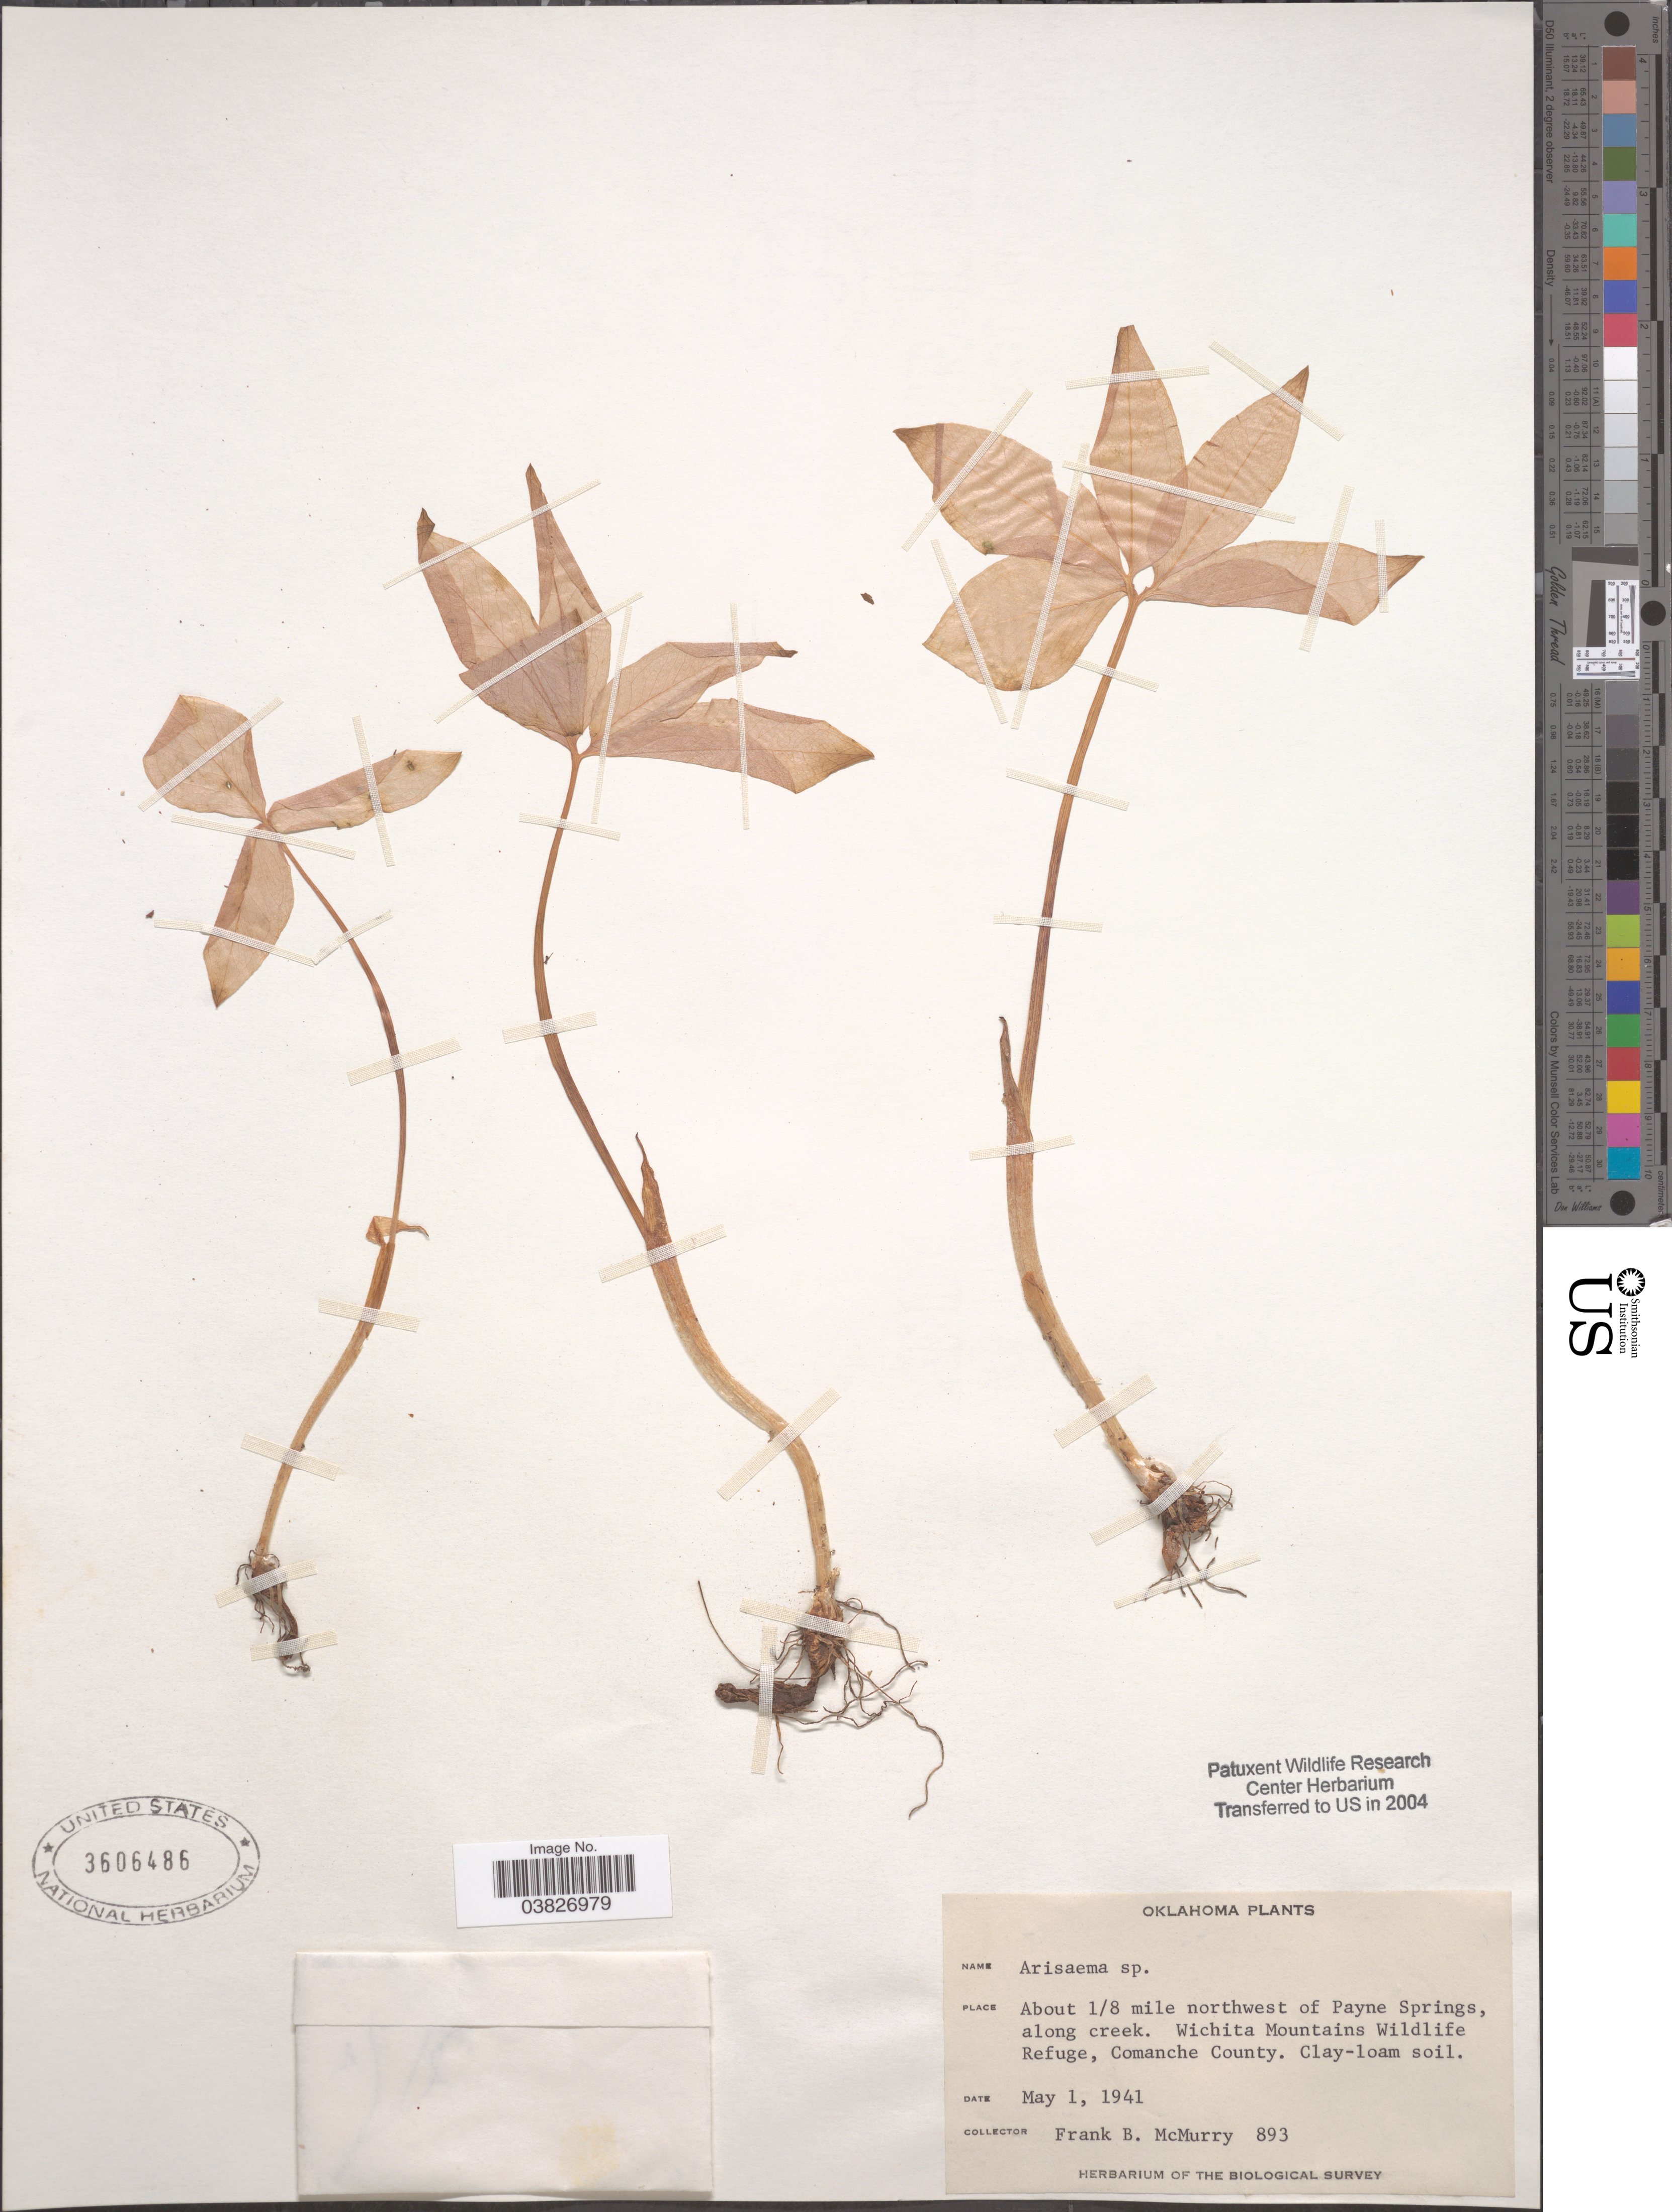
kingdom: Plantae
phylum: Tracheophyta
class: Liliopsida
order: Alismatales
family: Araceae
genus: Arisaema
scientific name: Arisaema dracontium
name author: (L.) Schott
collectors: F. B. McMurry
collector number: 893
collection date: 1941-05-01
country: United States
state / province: Oklahoma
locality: About 1/8 mile northwest of Payne Springs, along creek. Wichita Mountains Wildlife Refuge, Comanche County.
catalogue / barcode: US 3606486